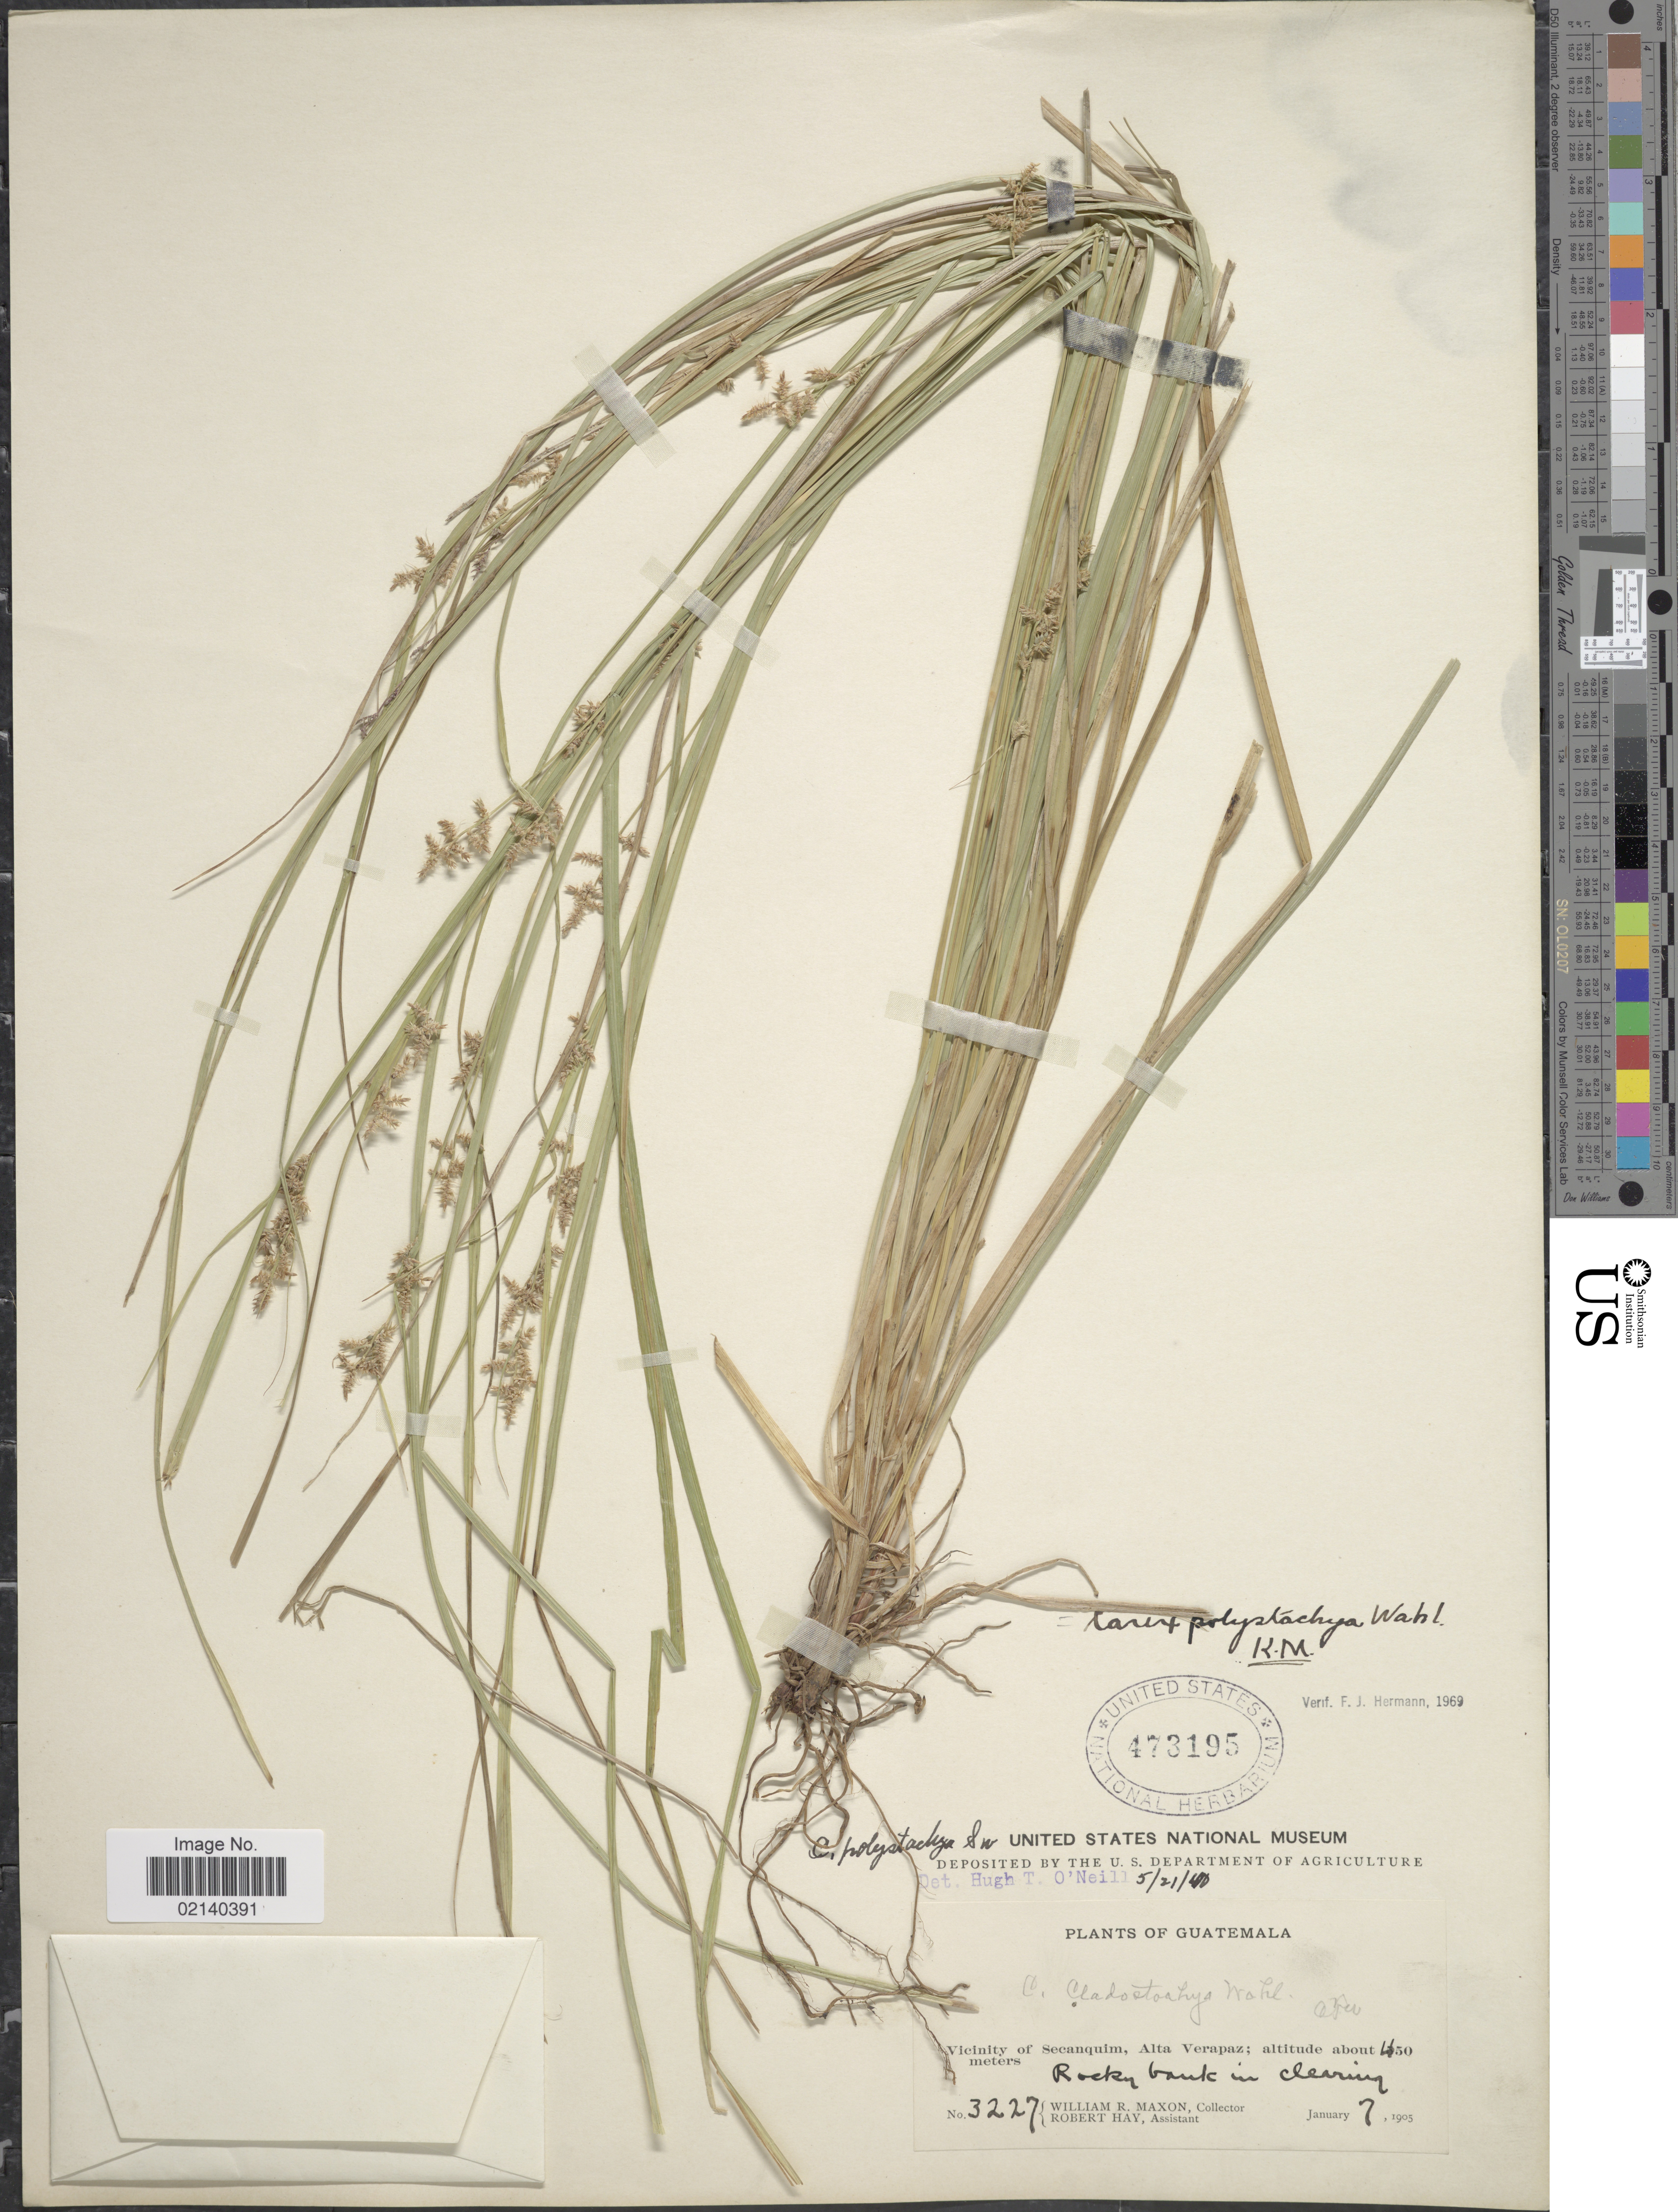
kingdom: Plantae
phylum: Tracheophyta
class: Liliopsida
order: Poales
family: Cyperaceae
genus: Carex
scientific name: Carex polystachya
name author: Sw. ex Wahlenb.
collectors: W. R. Maxon & R. Hay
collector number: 3227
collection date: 1905-01-07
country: Guatemala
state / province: Alta Verapaz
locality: Vicinity of Secanquim, rocky bank in clearing.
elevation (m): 450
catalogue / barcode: US 473195